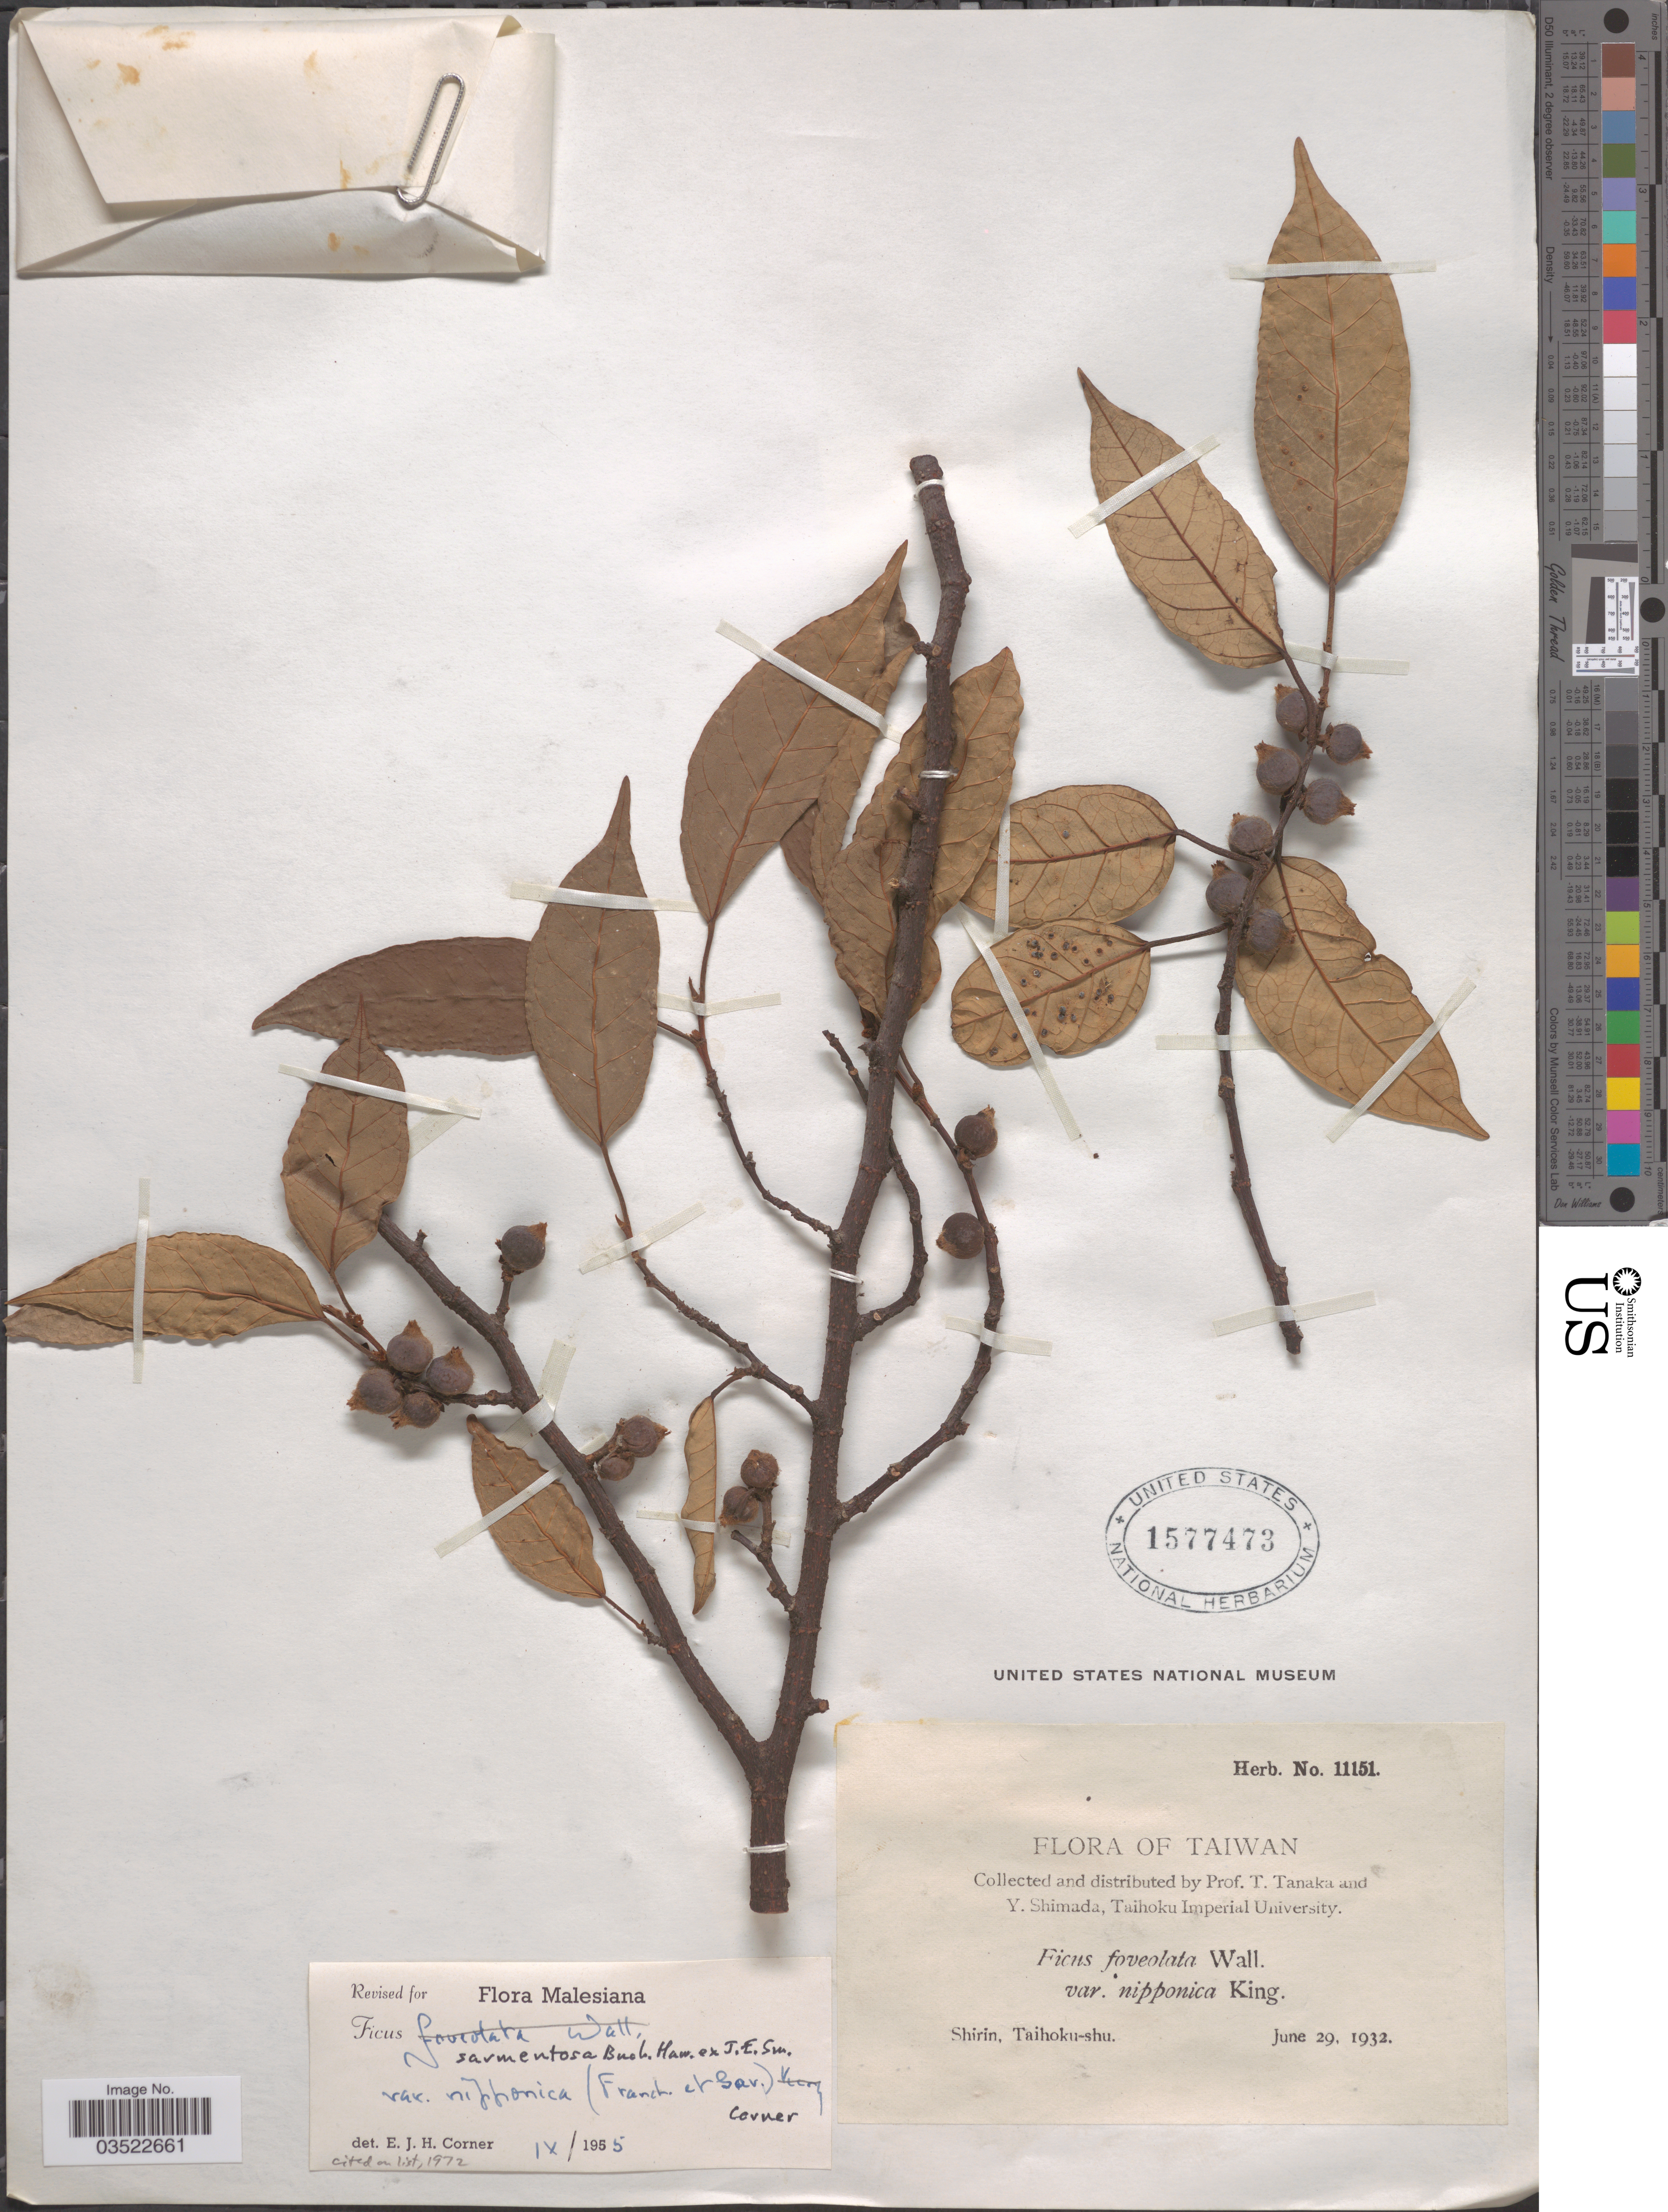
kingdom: Plantae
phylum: Tracheophyta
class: Magnoliopsida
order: Rosales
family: Moraceae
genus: Ficus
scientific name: Ficus sarmentosa var. nipponica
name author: (Franch. & Sav.) Corner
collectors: T. Tanaka & Y. Shimada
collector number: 11151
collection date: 1932-06-29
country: Taiwan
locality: Shirin, Taihoku-shu.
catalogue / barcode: US 1577473